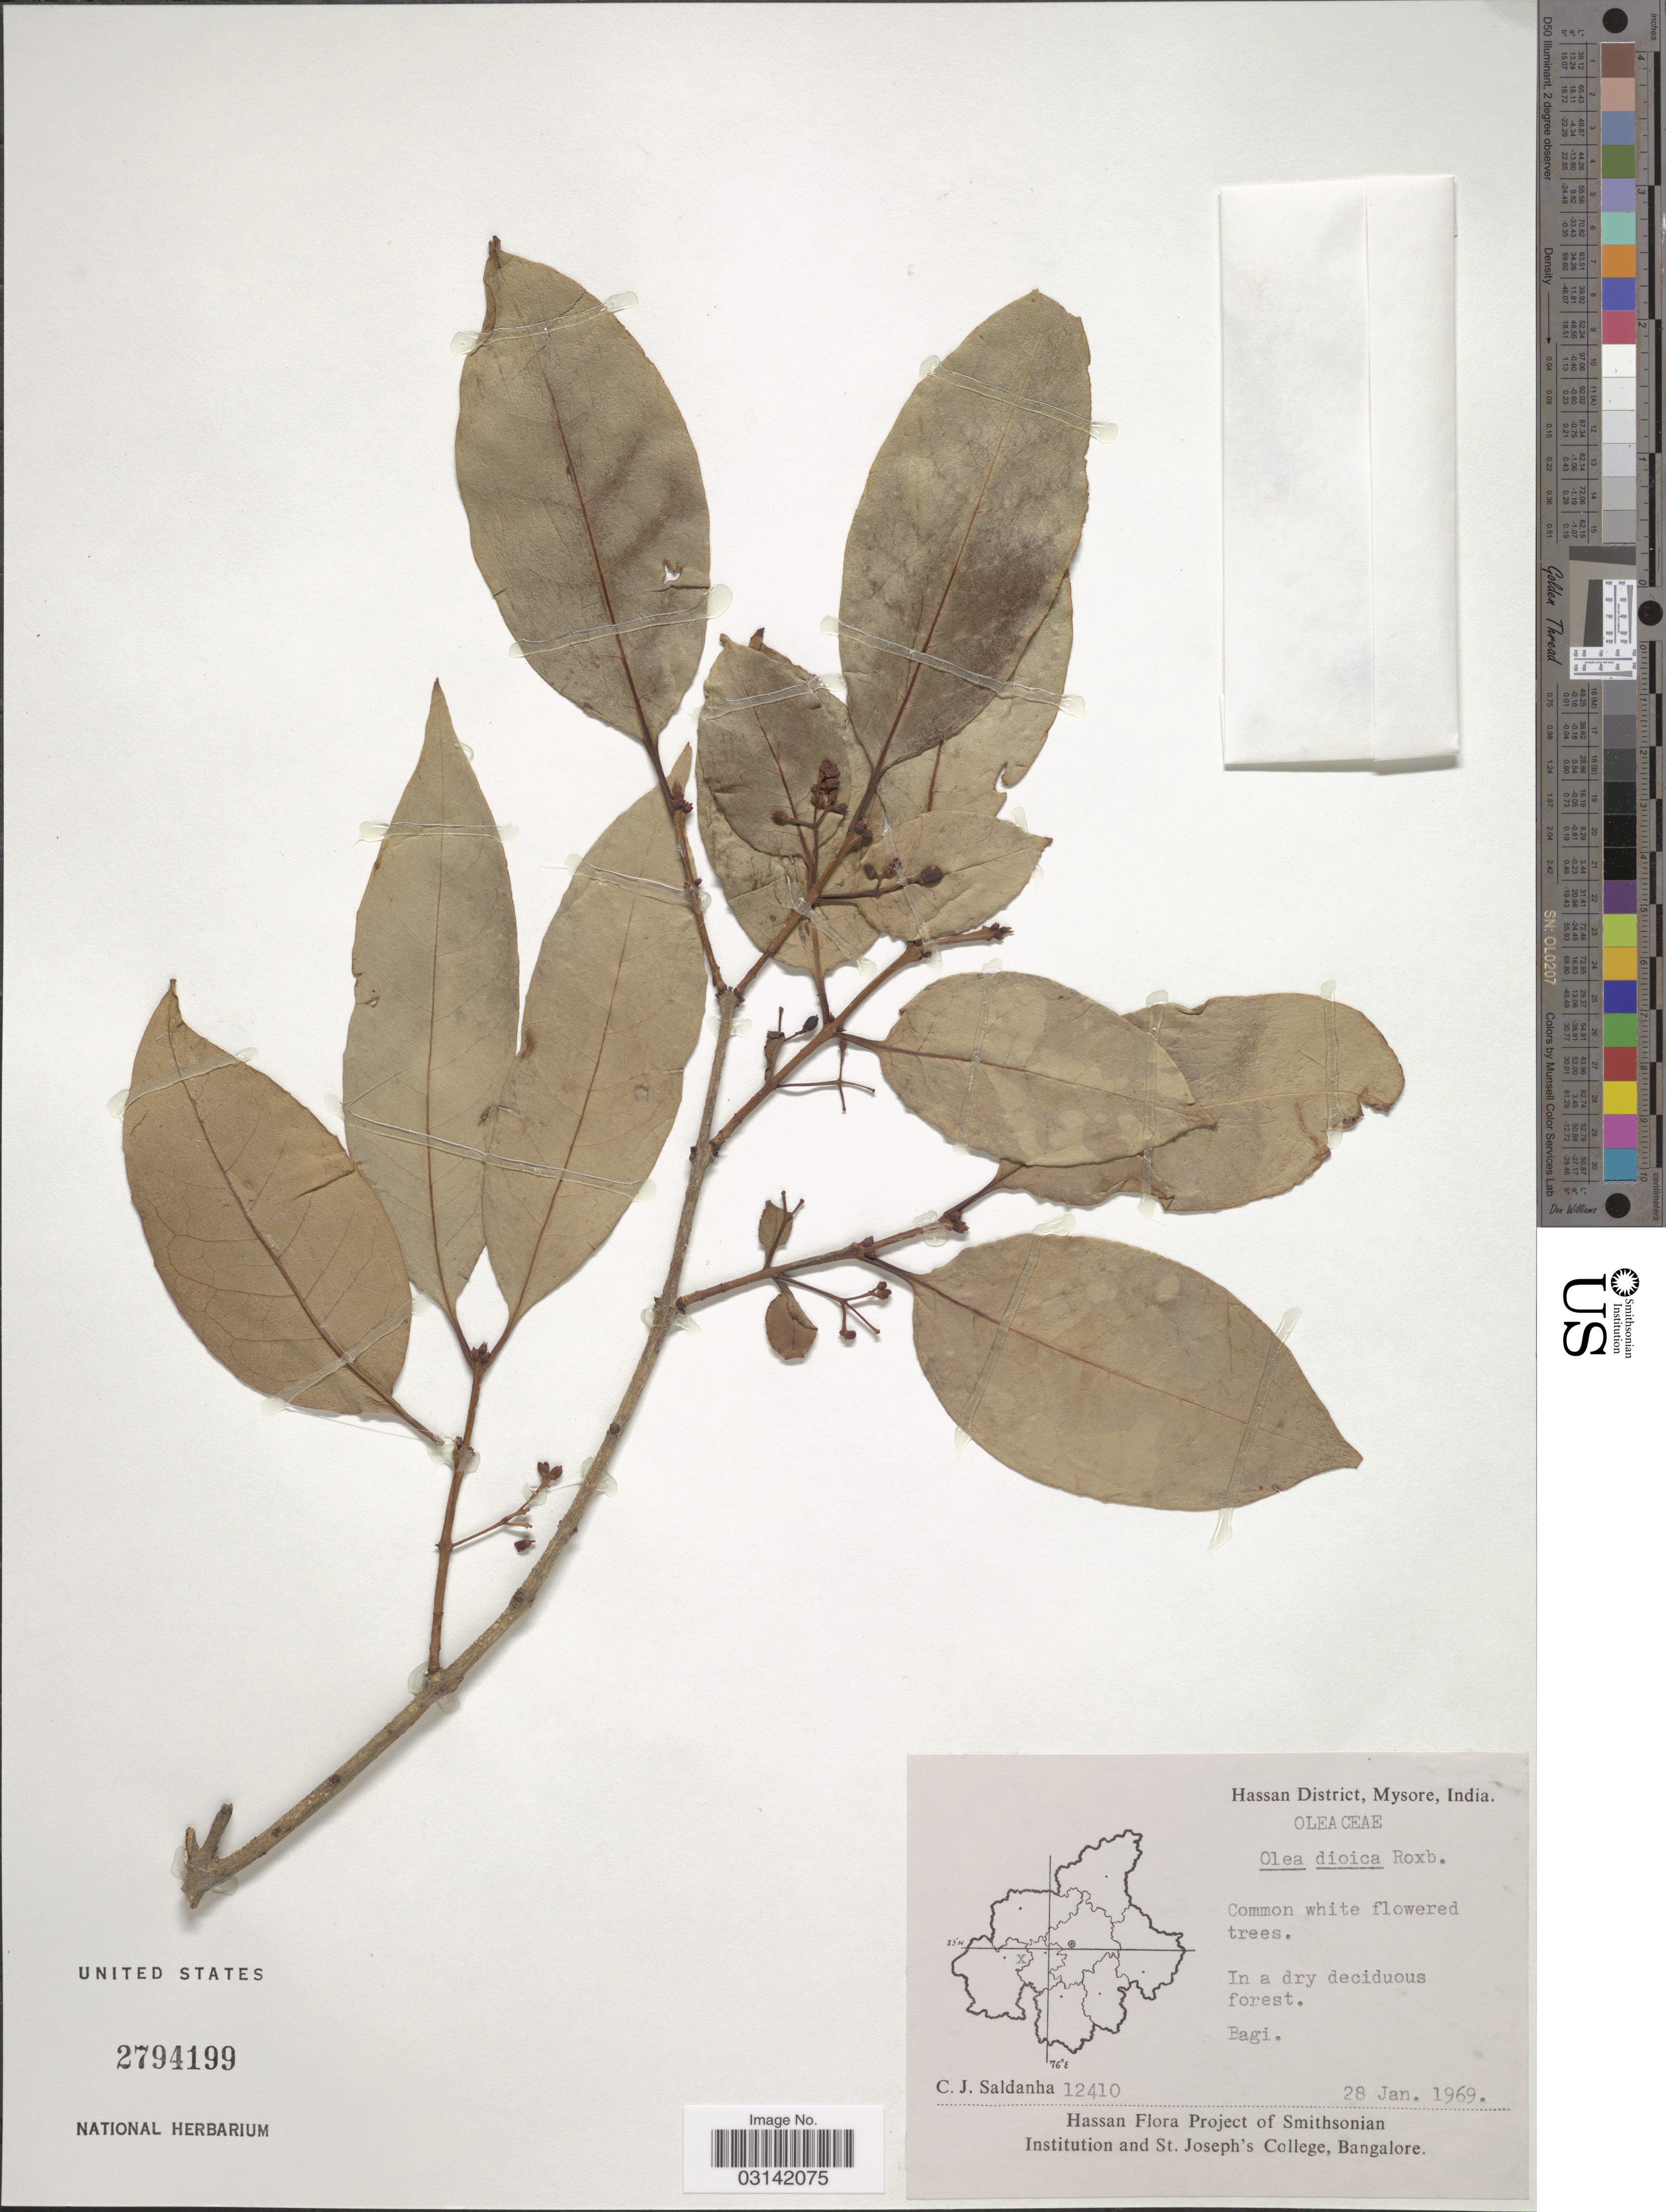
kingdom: Plantae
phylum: Tracheophyta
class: Magnoliopsida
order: Lamiales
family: Oleaceae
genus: Tetrapilus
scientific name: Tetrapilus dioicus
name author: (Roxb.) L.A.S. Johnson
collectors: C. J. Saldanha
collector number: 12410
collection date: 1969-01-28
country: India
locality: Hassan District, Mysore, Bagi.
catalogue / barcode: US 2794199